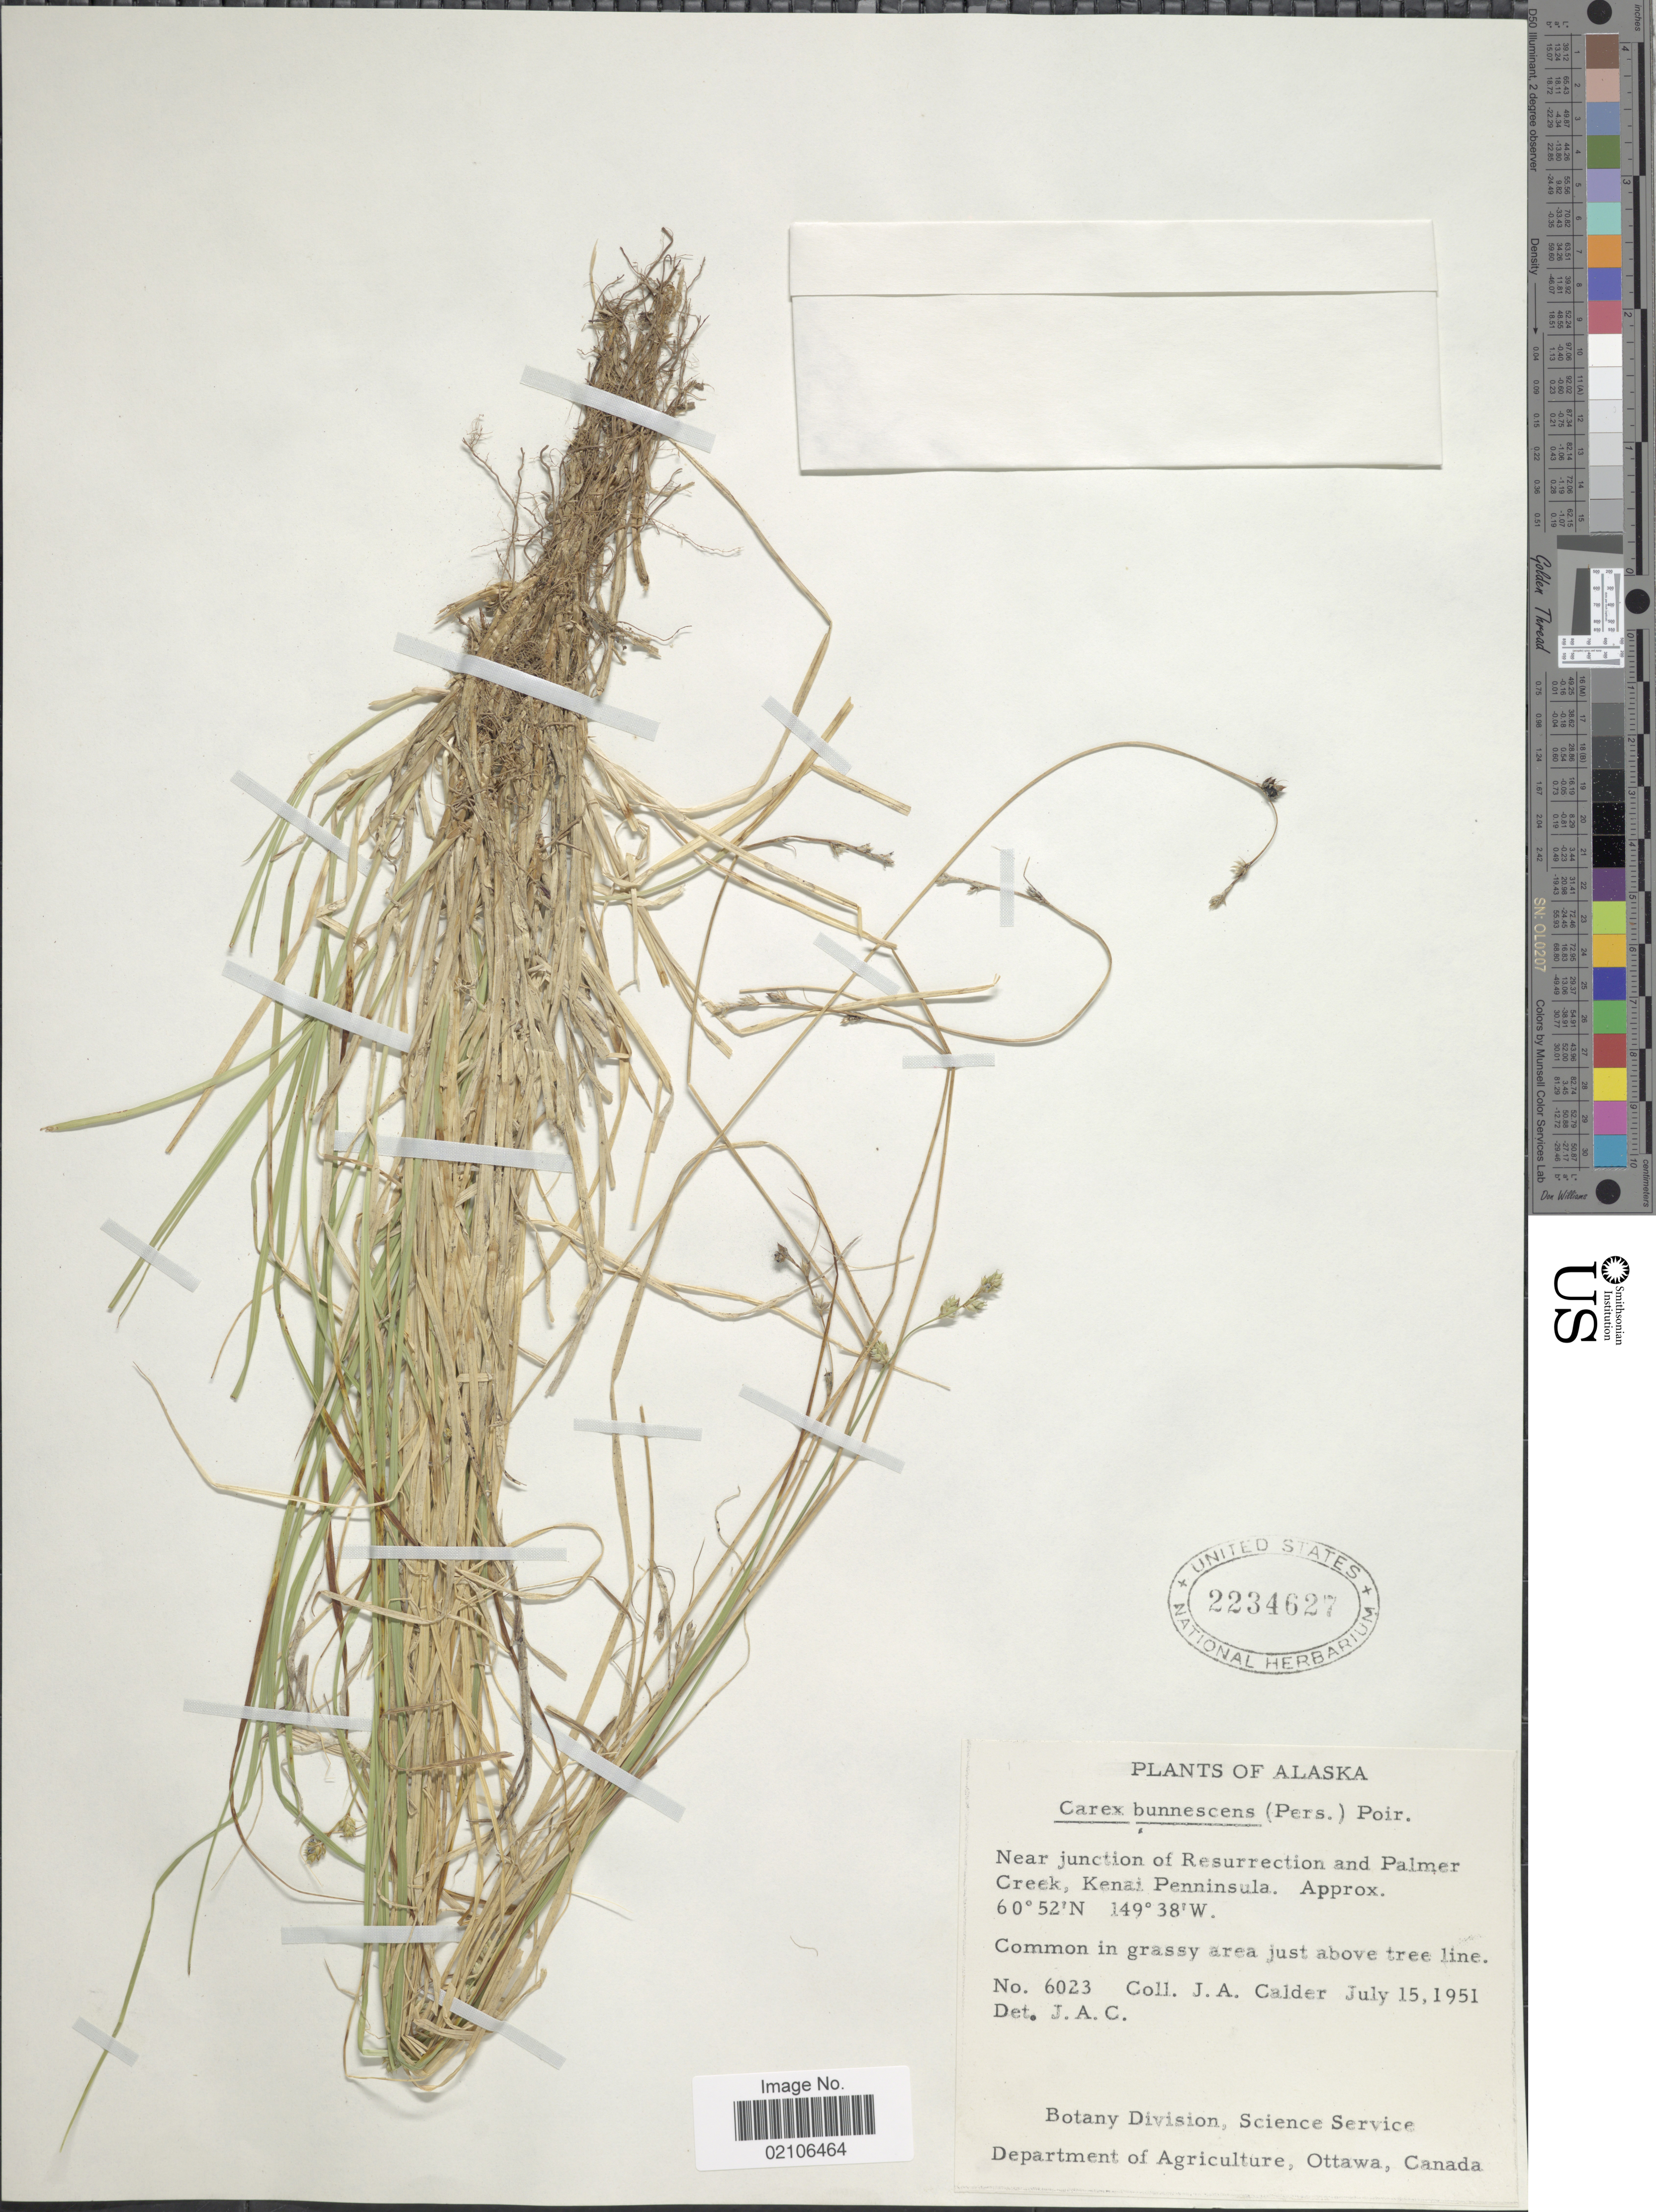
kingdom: Plantae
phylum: Tracheophyta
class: Liliopsida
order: Poales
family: Cyperaceae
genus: Carex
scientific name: Carex brunnescens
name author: (Pers.) Poir.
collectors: J. A. Calder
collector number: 6023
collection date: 1951-07-15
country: United States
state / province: Alaska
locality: Near junction of Resurrection and Palmer Creek, Kenai Penninsula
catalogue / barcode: US 2234627